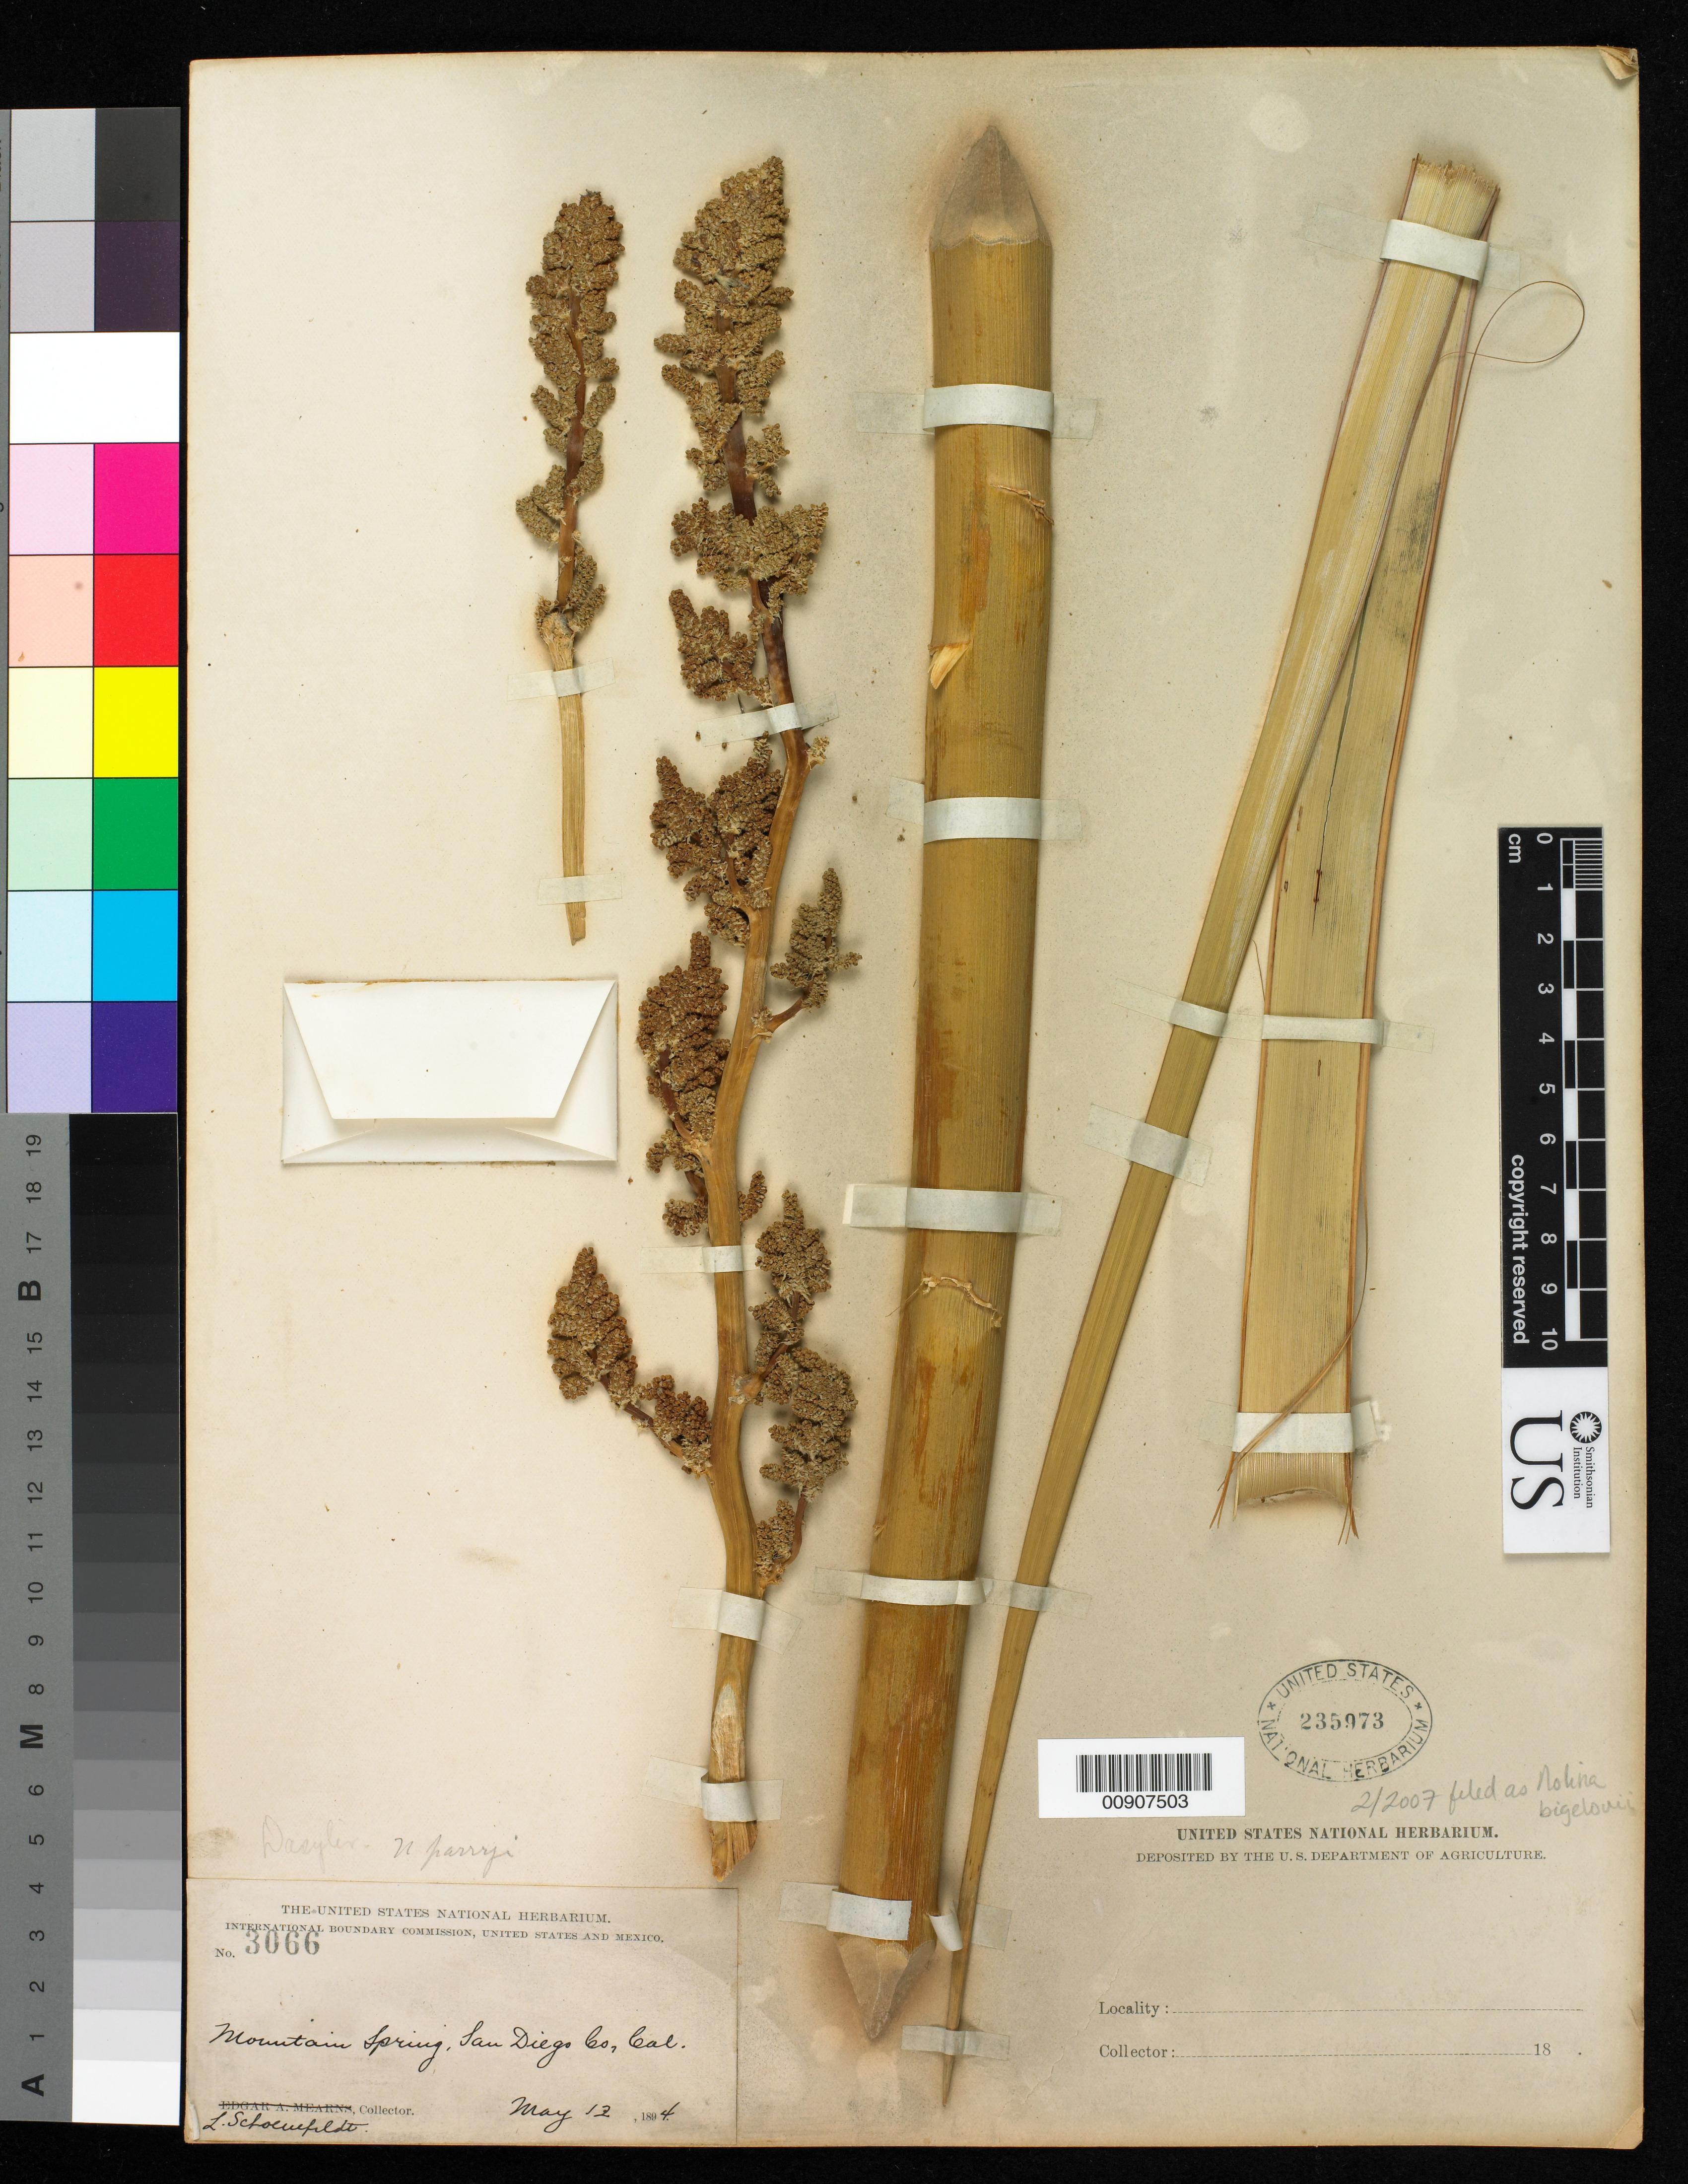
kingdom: Plantae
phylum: Tracheophyta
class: Liliopsida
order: Asparagales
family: Asparagaceae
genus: Nolina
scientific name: Nolina bigelovii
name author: (Torr.) S. Watson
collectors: L. Schoenfeldt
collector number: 3066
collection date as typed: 12 May 1894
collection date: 1894-05-12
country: United States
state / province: California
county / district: San Diego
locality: Mountain Spring, San Diego County, California.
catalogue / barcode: US 235973